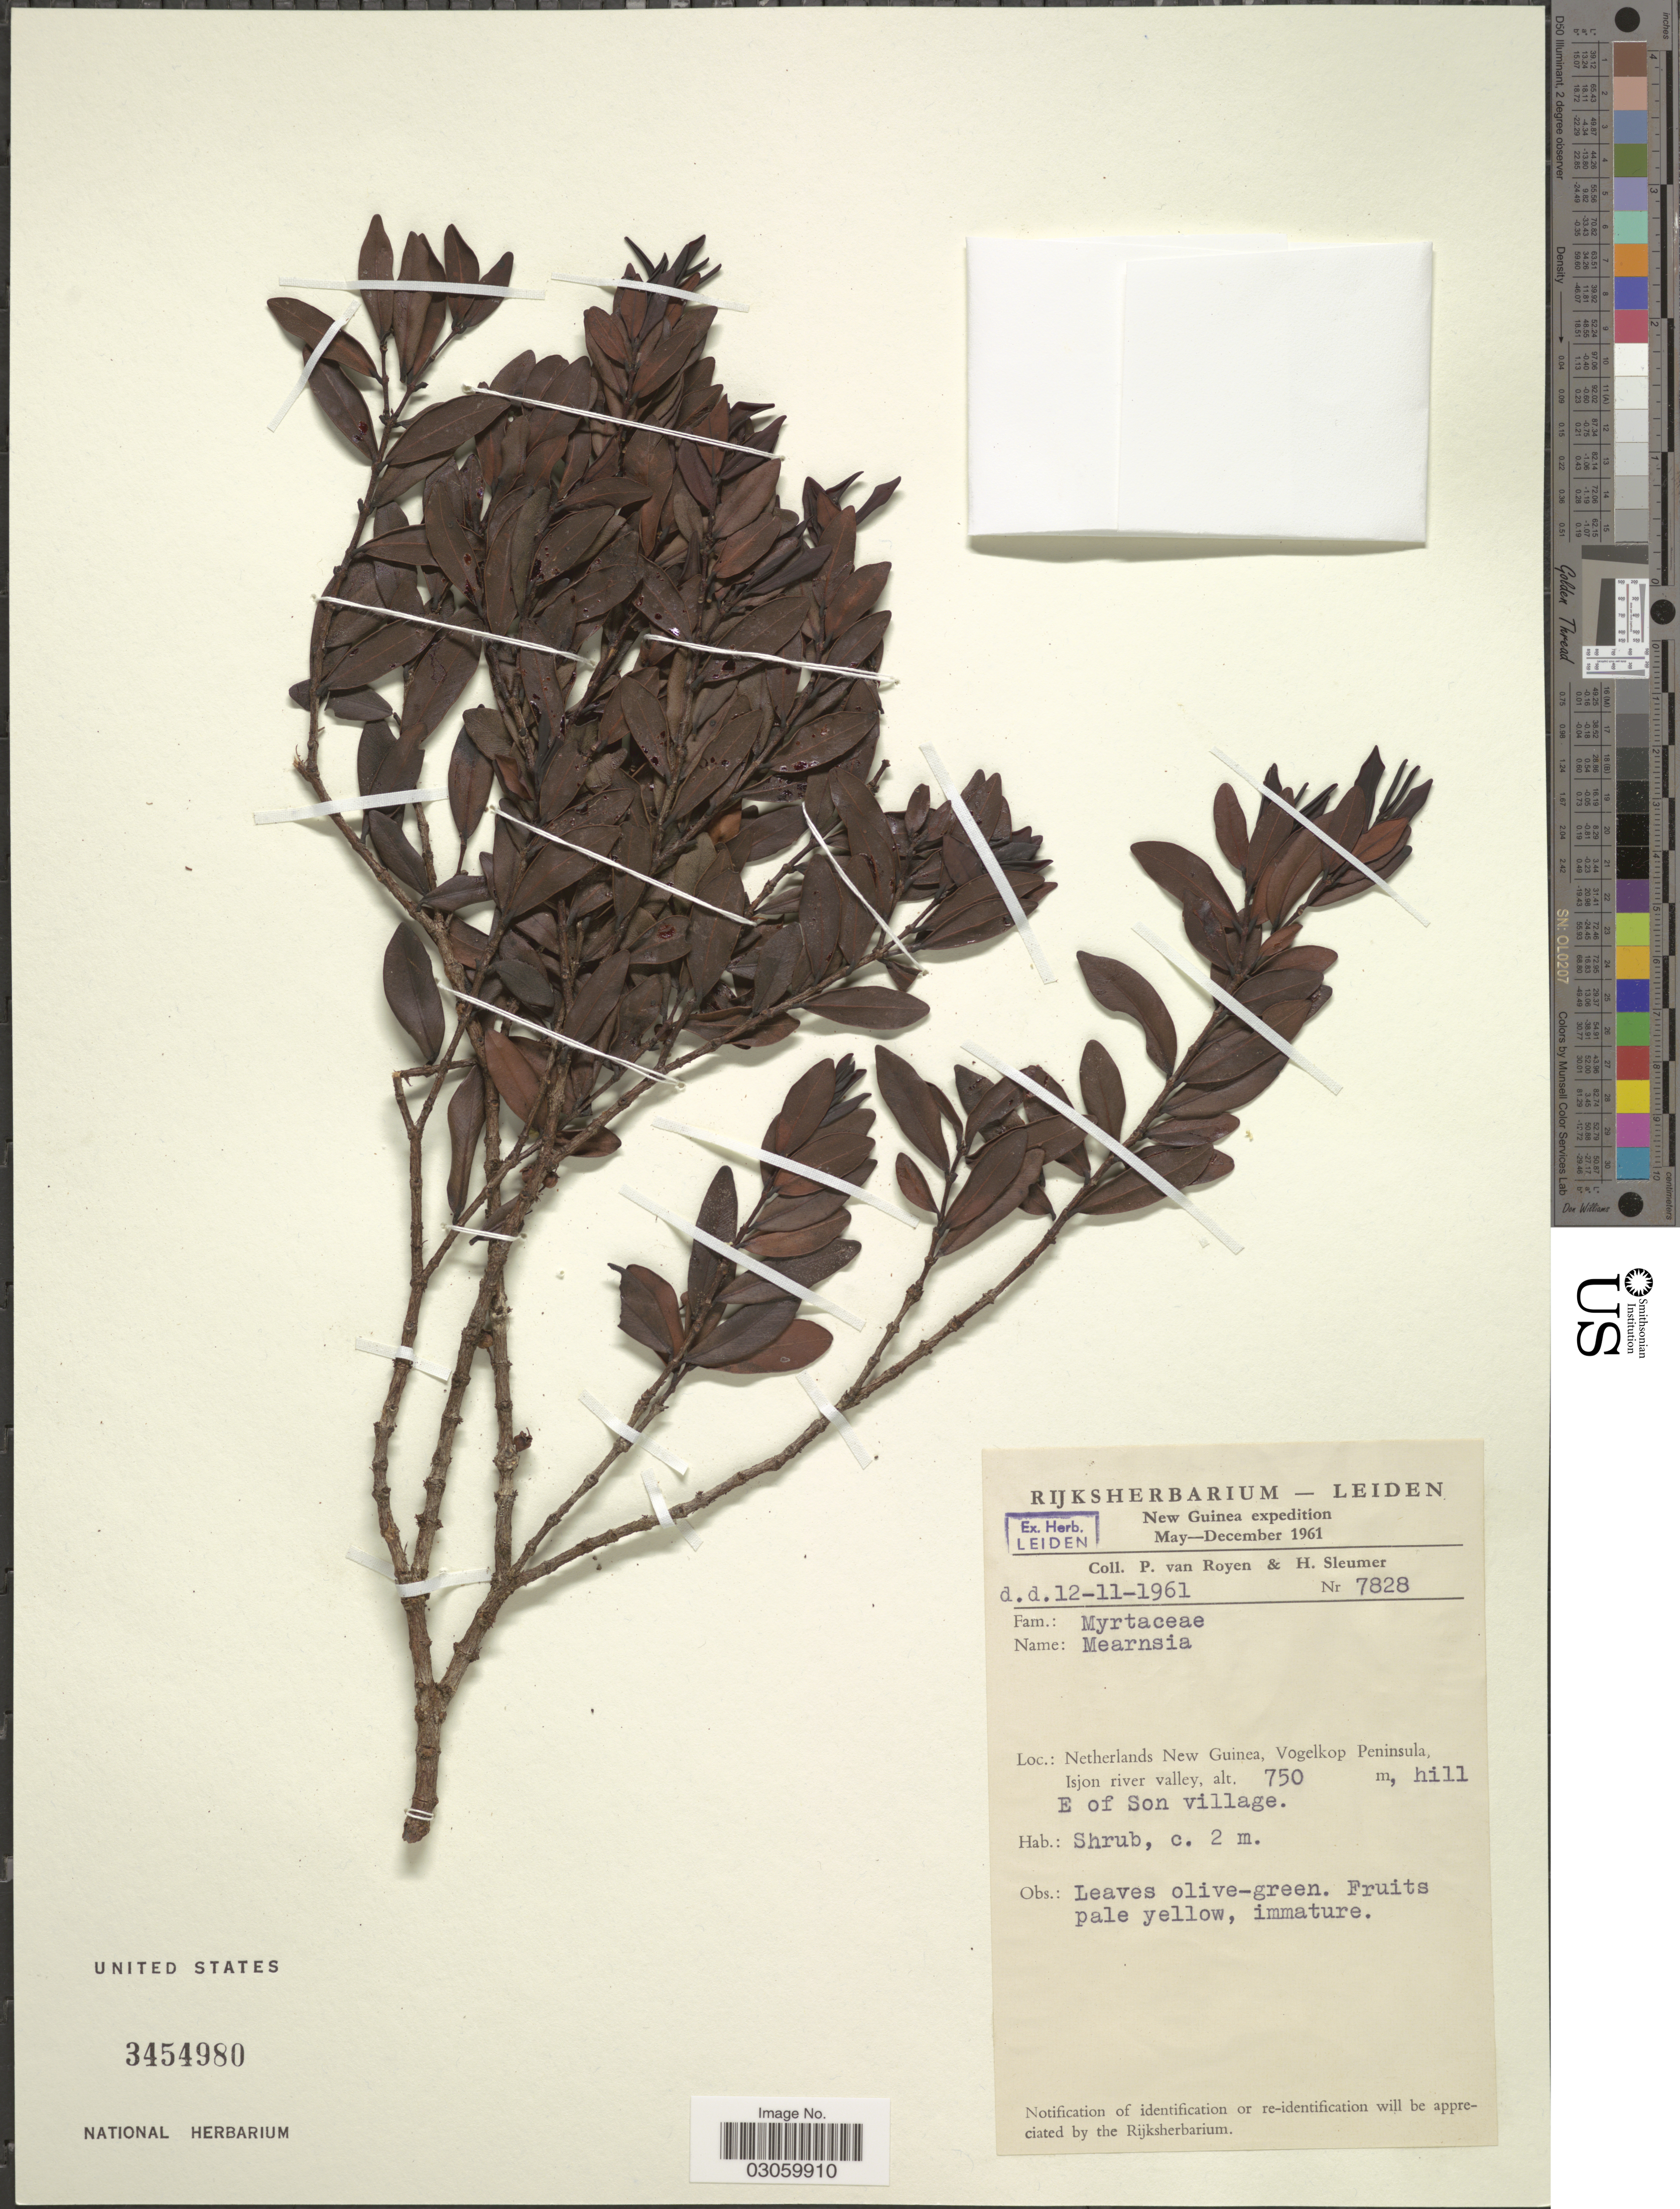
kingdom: Plantae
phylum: Tracheophyta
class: Magnoliopsida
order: Myrtales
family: Myrtaceae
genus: Metrosideros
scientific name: Metrosideros sp.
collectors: P. van Royen & H. O. Sleumer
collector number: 7828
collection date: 1961-11-12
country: Indonesia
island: New Guinea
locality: New Guinea. Netherlands New Guinea, Vogelkop Peninsula, Isjon river valley, hill E of Son village.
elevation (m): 750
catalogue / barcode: US 3454980